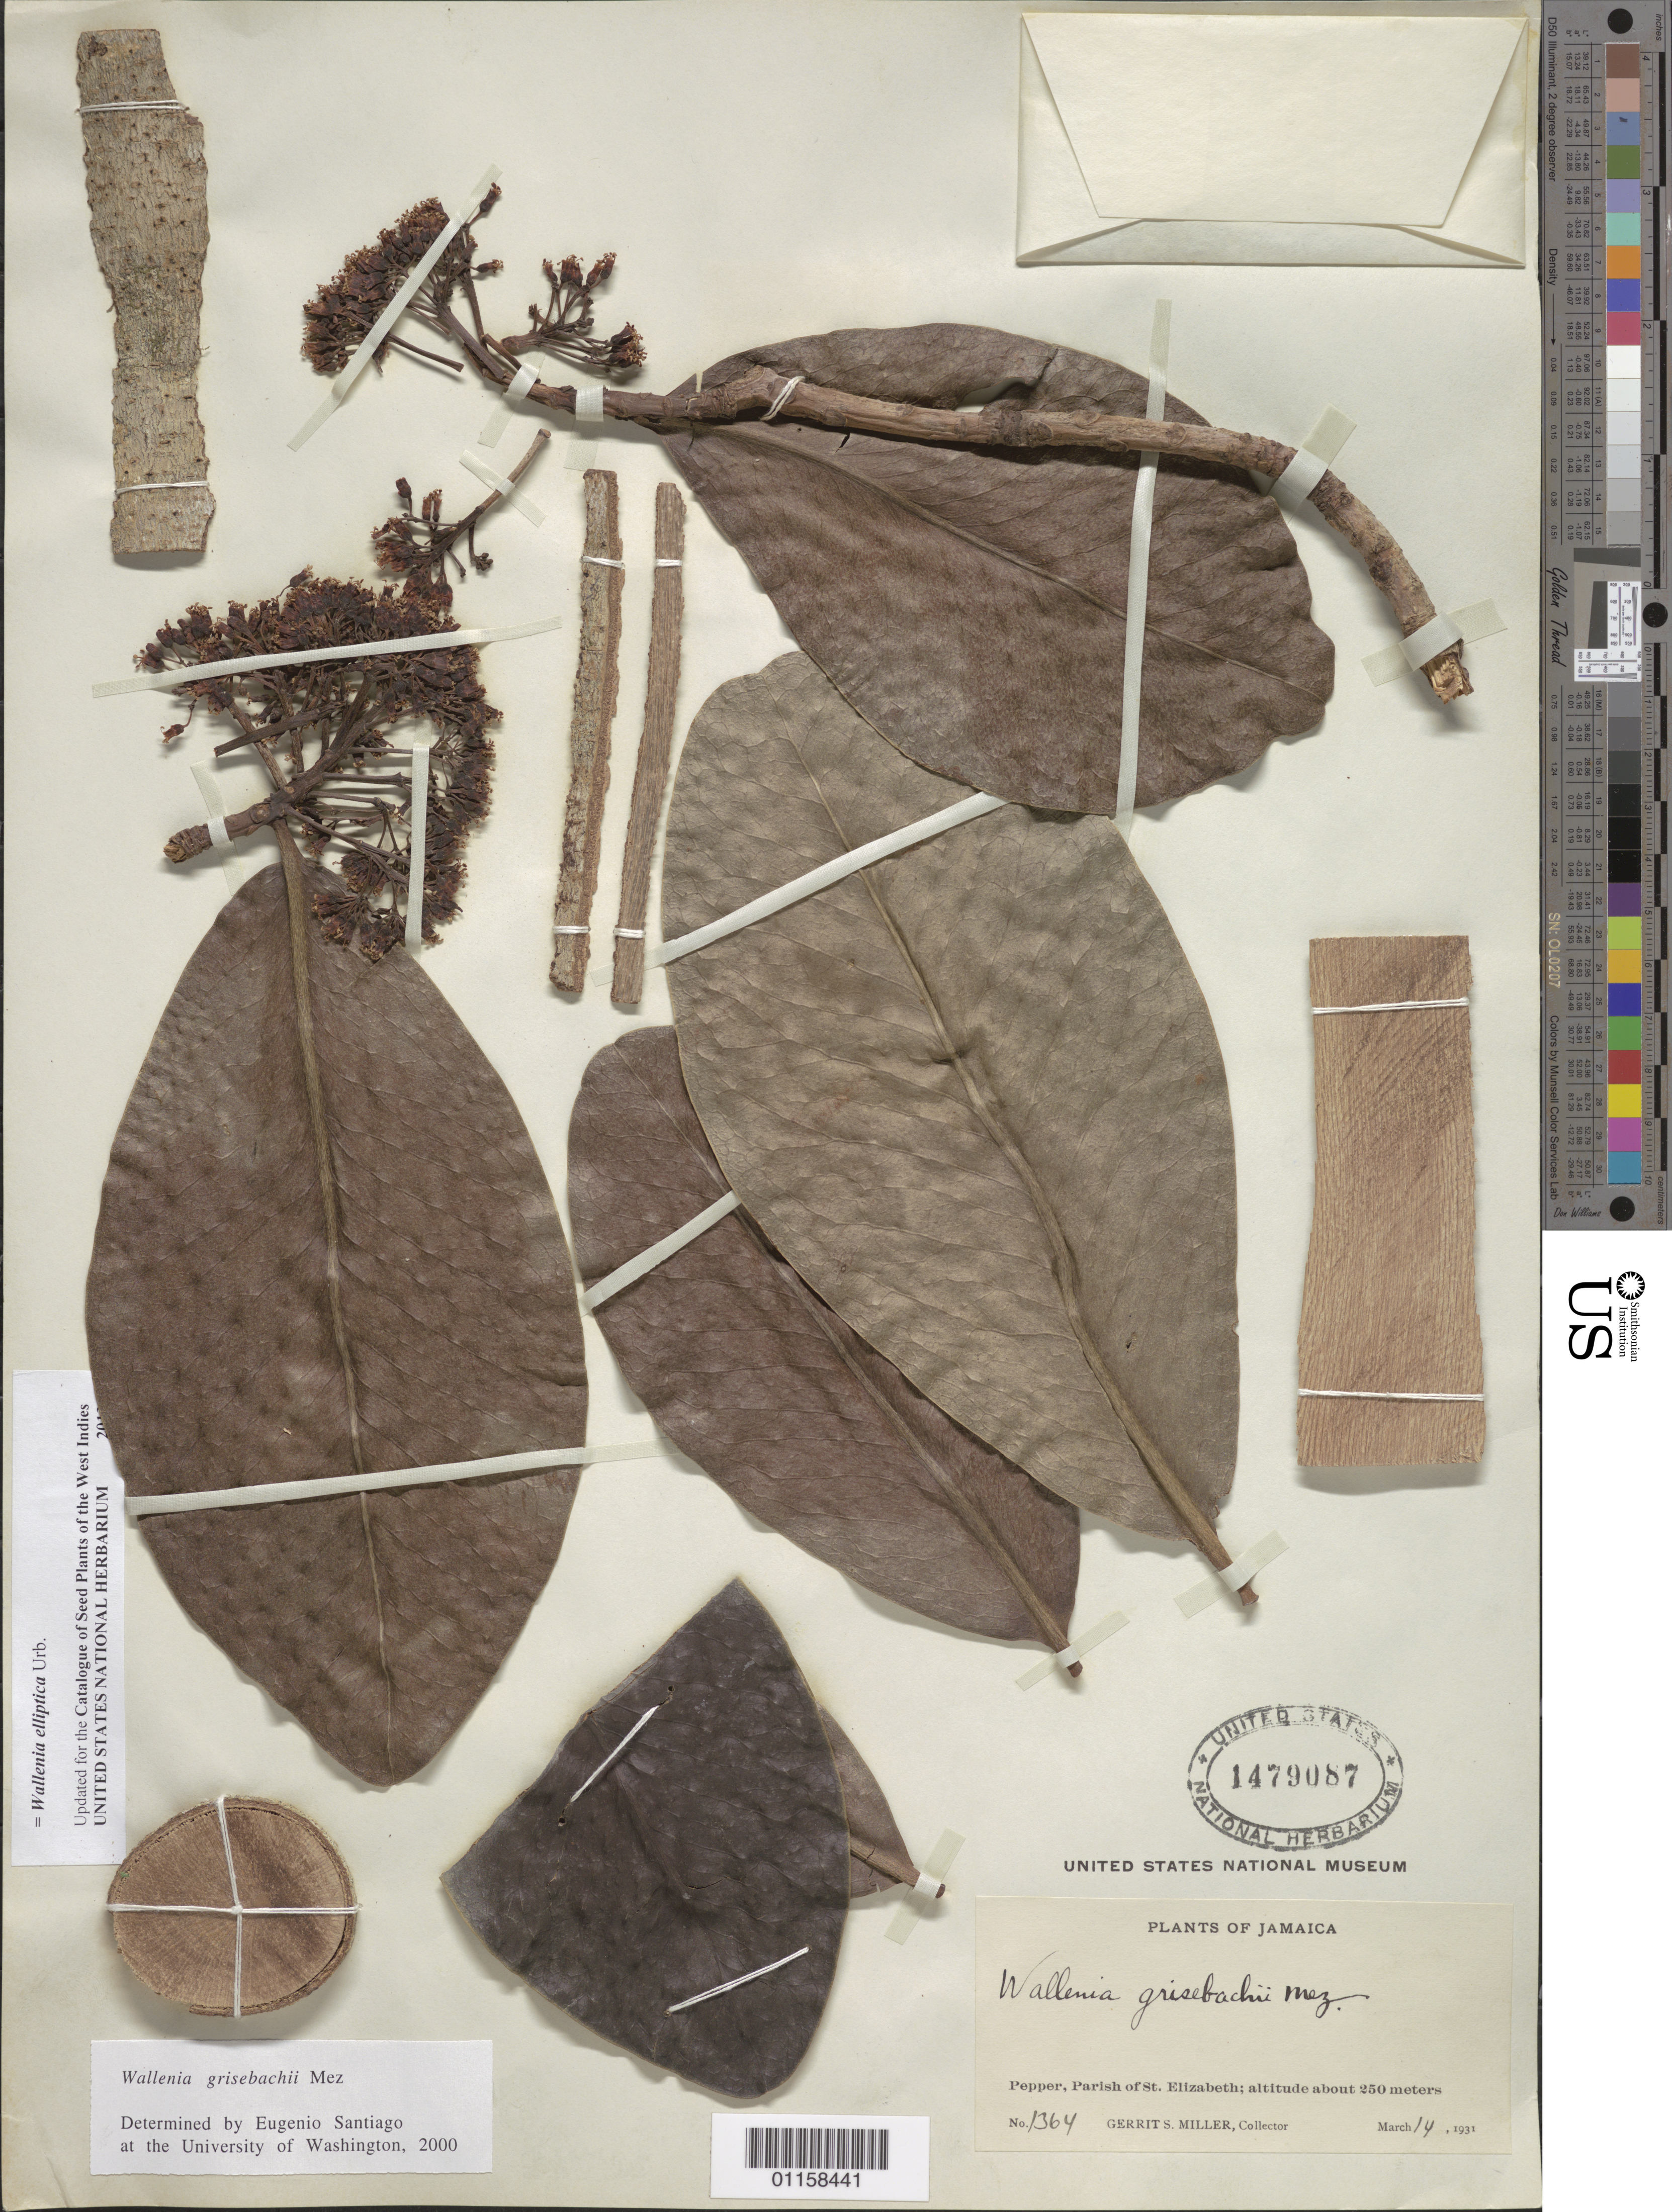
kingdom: Plantae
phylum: Tracheophyta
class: Magnoliopsida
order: Ericales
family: Primulaceae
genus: Wallenia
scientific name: Wallenia elliptica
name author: Urb.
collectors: G. S. Miller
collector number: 1364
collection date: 1931-03-14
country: Jamaica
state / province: Saint Elizabeth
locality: Pepper.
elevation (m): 250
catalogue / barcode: US 1479087